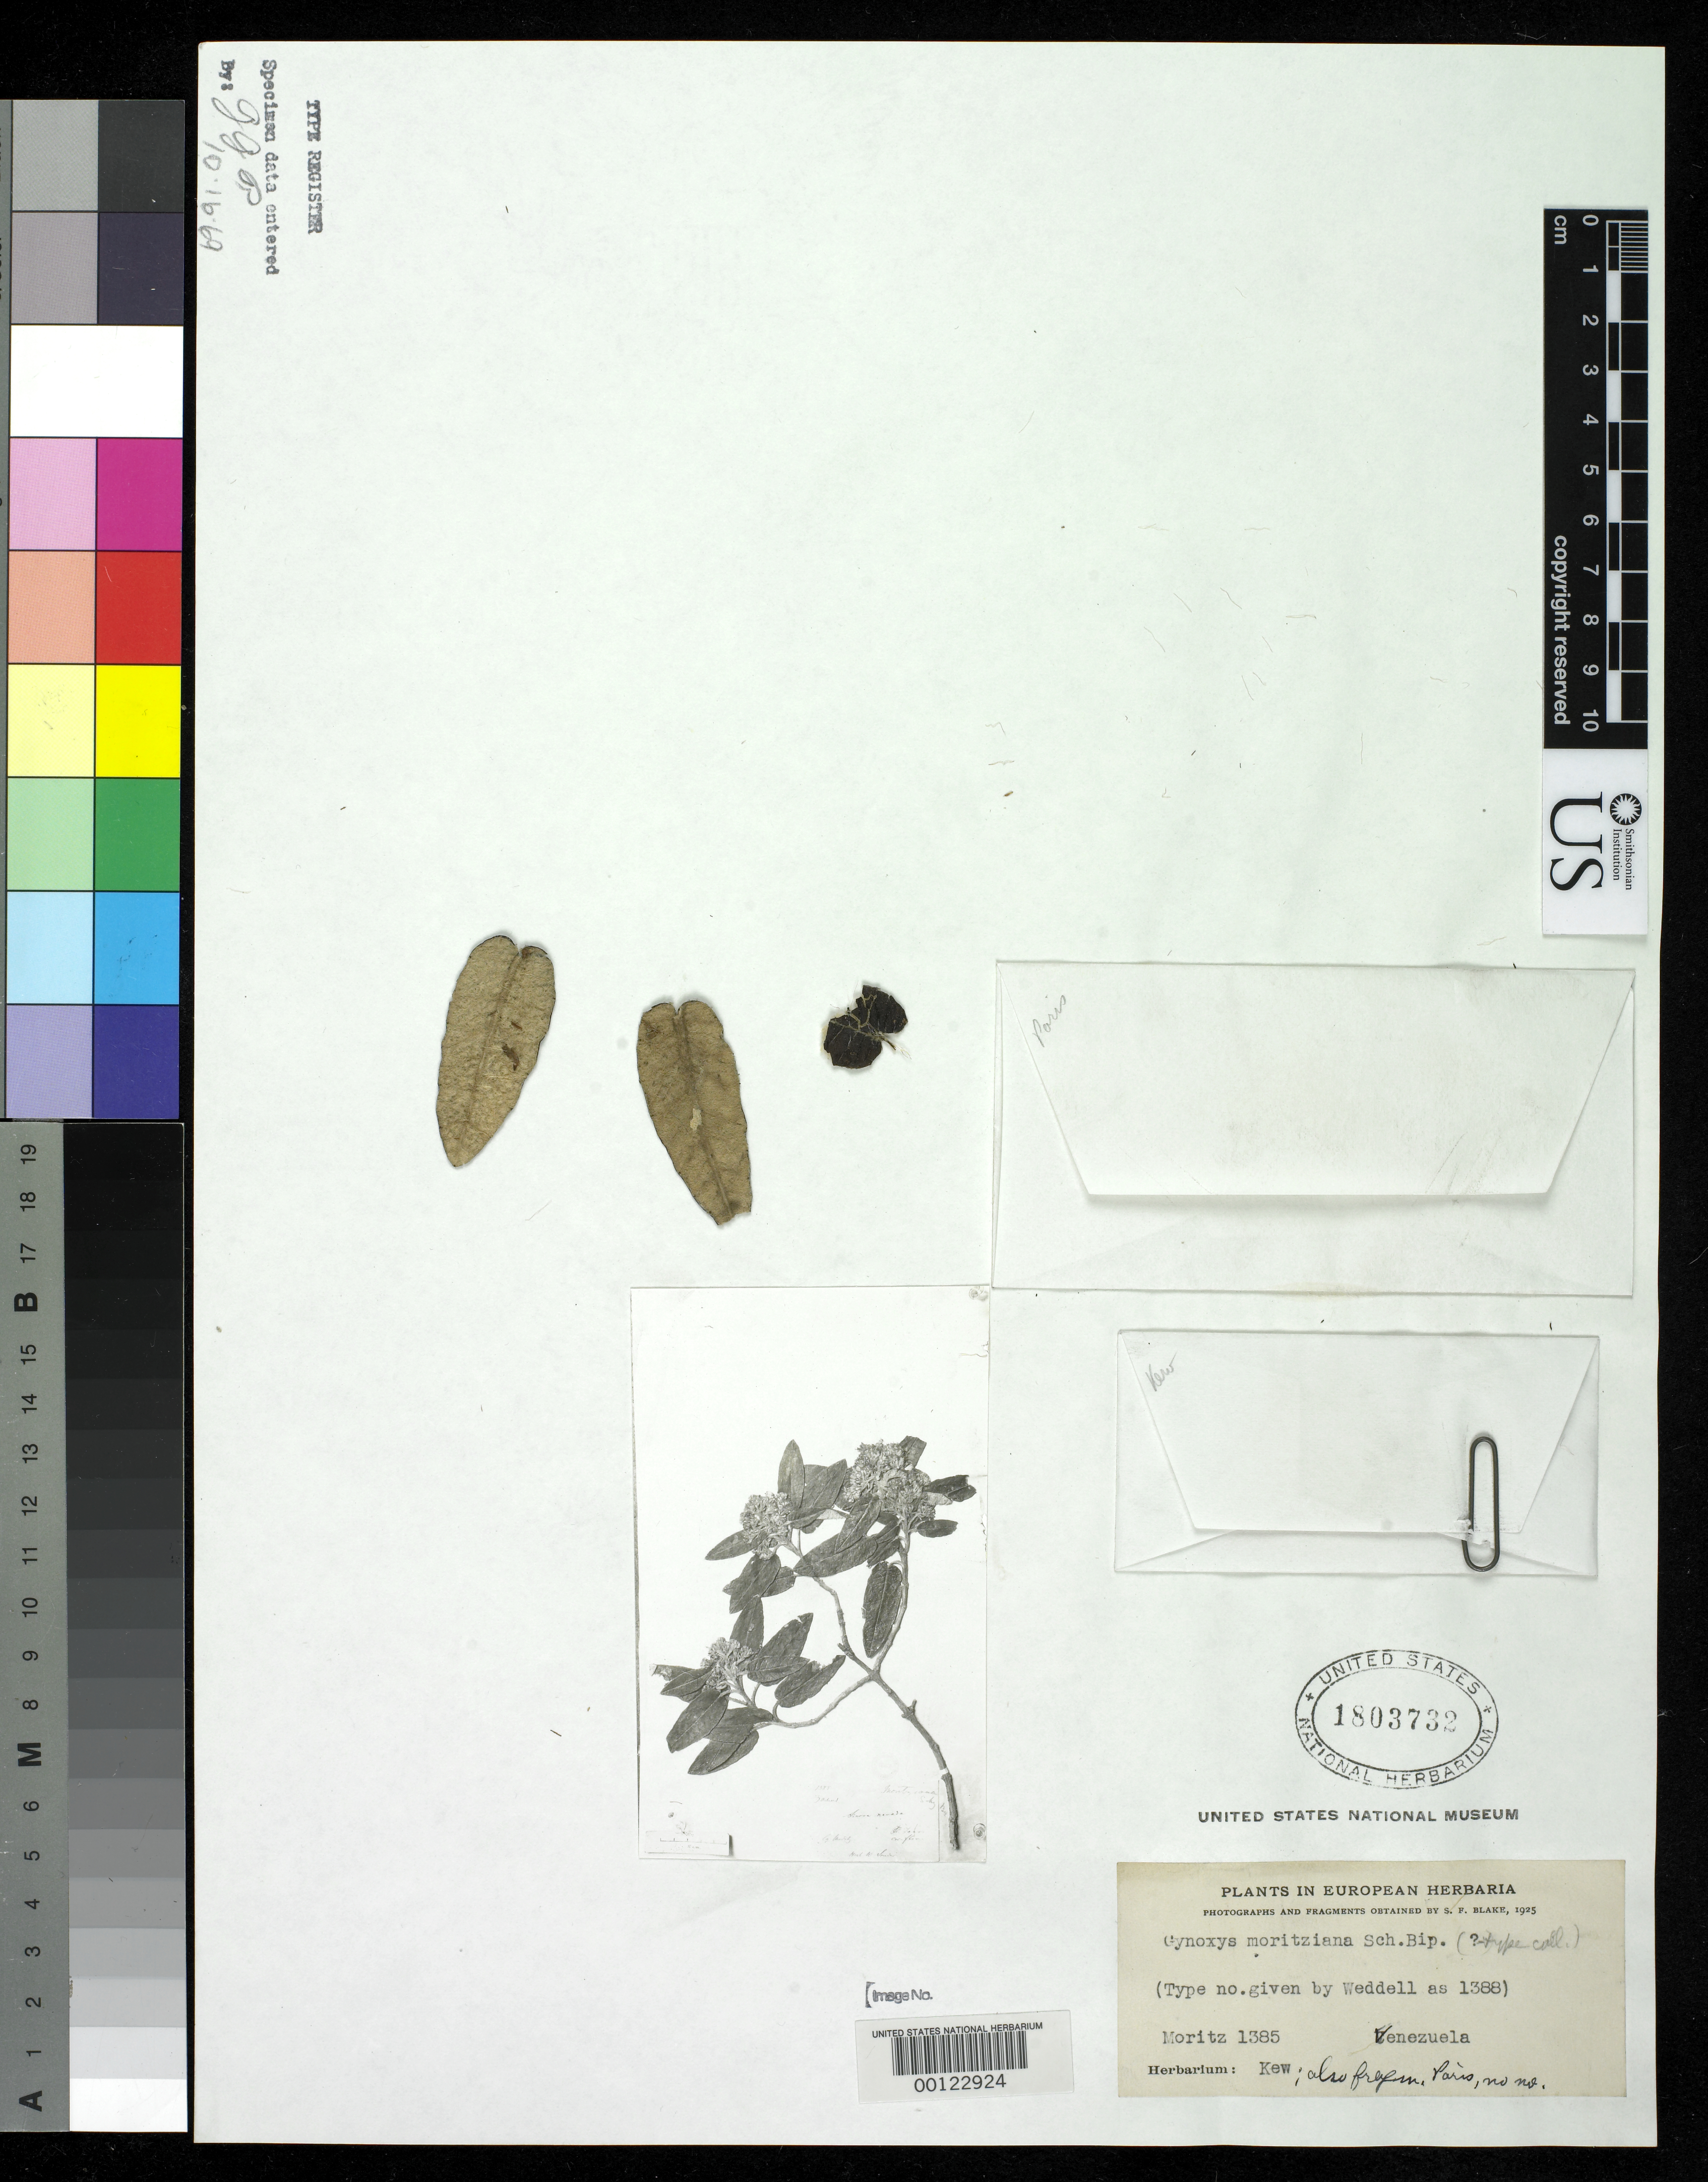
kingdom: Plantae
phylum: Tracheophyta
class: Magnoliopsida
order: Asterales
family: Asteraceae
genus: Gynoxys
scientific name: Gynoxys moritziana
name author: Sch. Bip. ex Wedd.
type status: Type Fragment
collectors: J. W. Moritz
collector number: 1385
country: Venezuela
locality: Merida.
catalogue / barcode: US 1803732